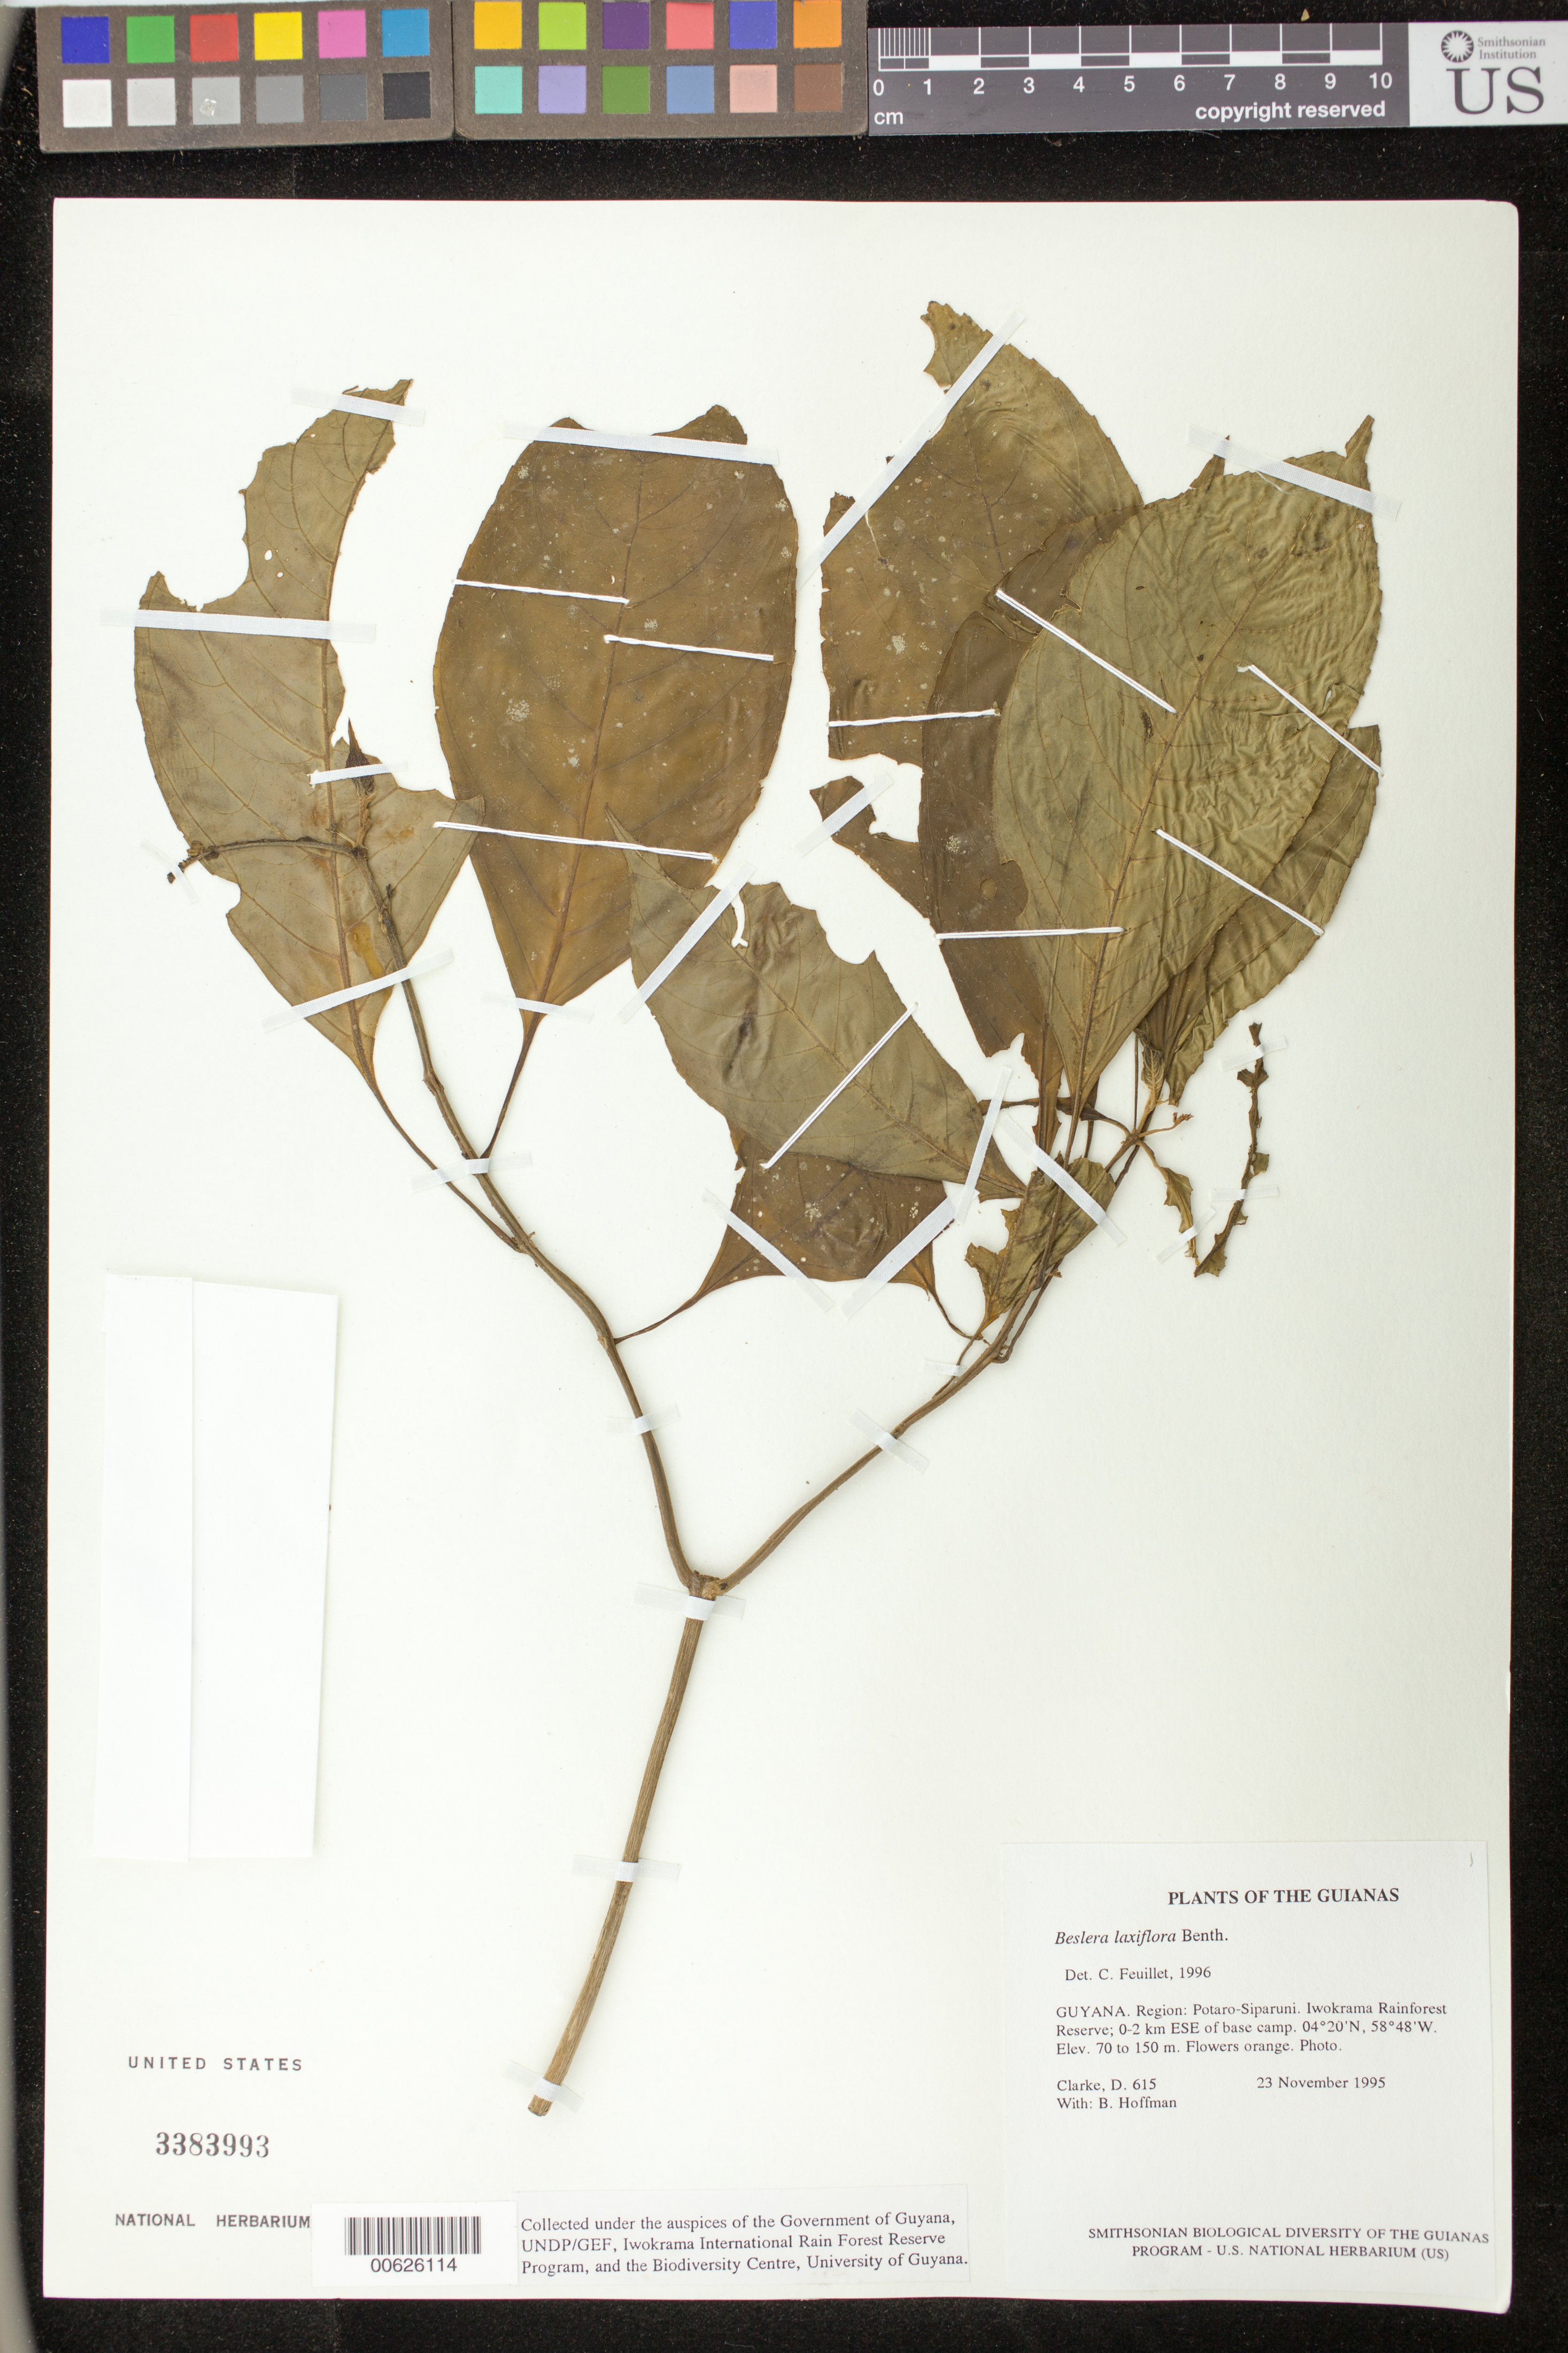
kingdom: Plantae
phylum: Tracheophyta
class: Magnoliopsida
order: Lamiales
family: Gesneriaceae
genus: Besleria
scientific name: Besleria laxiflora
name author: Benth.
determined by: Feuillet, C.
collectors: H. D. Clarke & B. Hoffman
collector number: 615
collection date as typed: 23 Nov 1995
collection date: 1995-11-23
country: Guyana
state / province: Potaro-Siparuni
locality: Iwokrama Rainforest Reserve; 0-2 km ESE of base camp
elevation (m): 70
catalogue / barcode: US 3383993